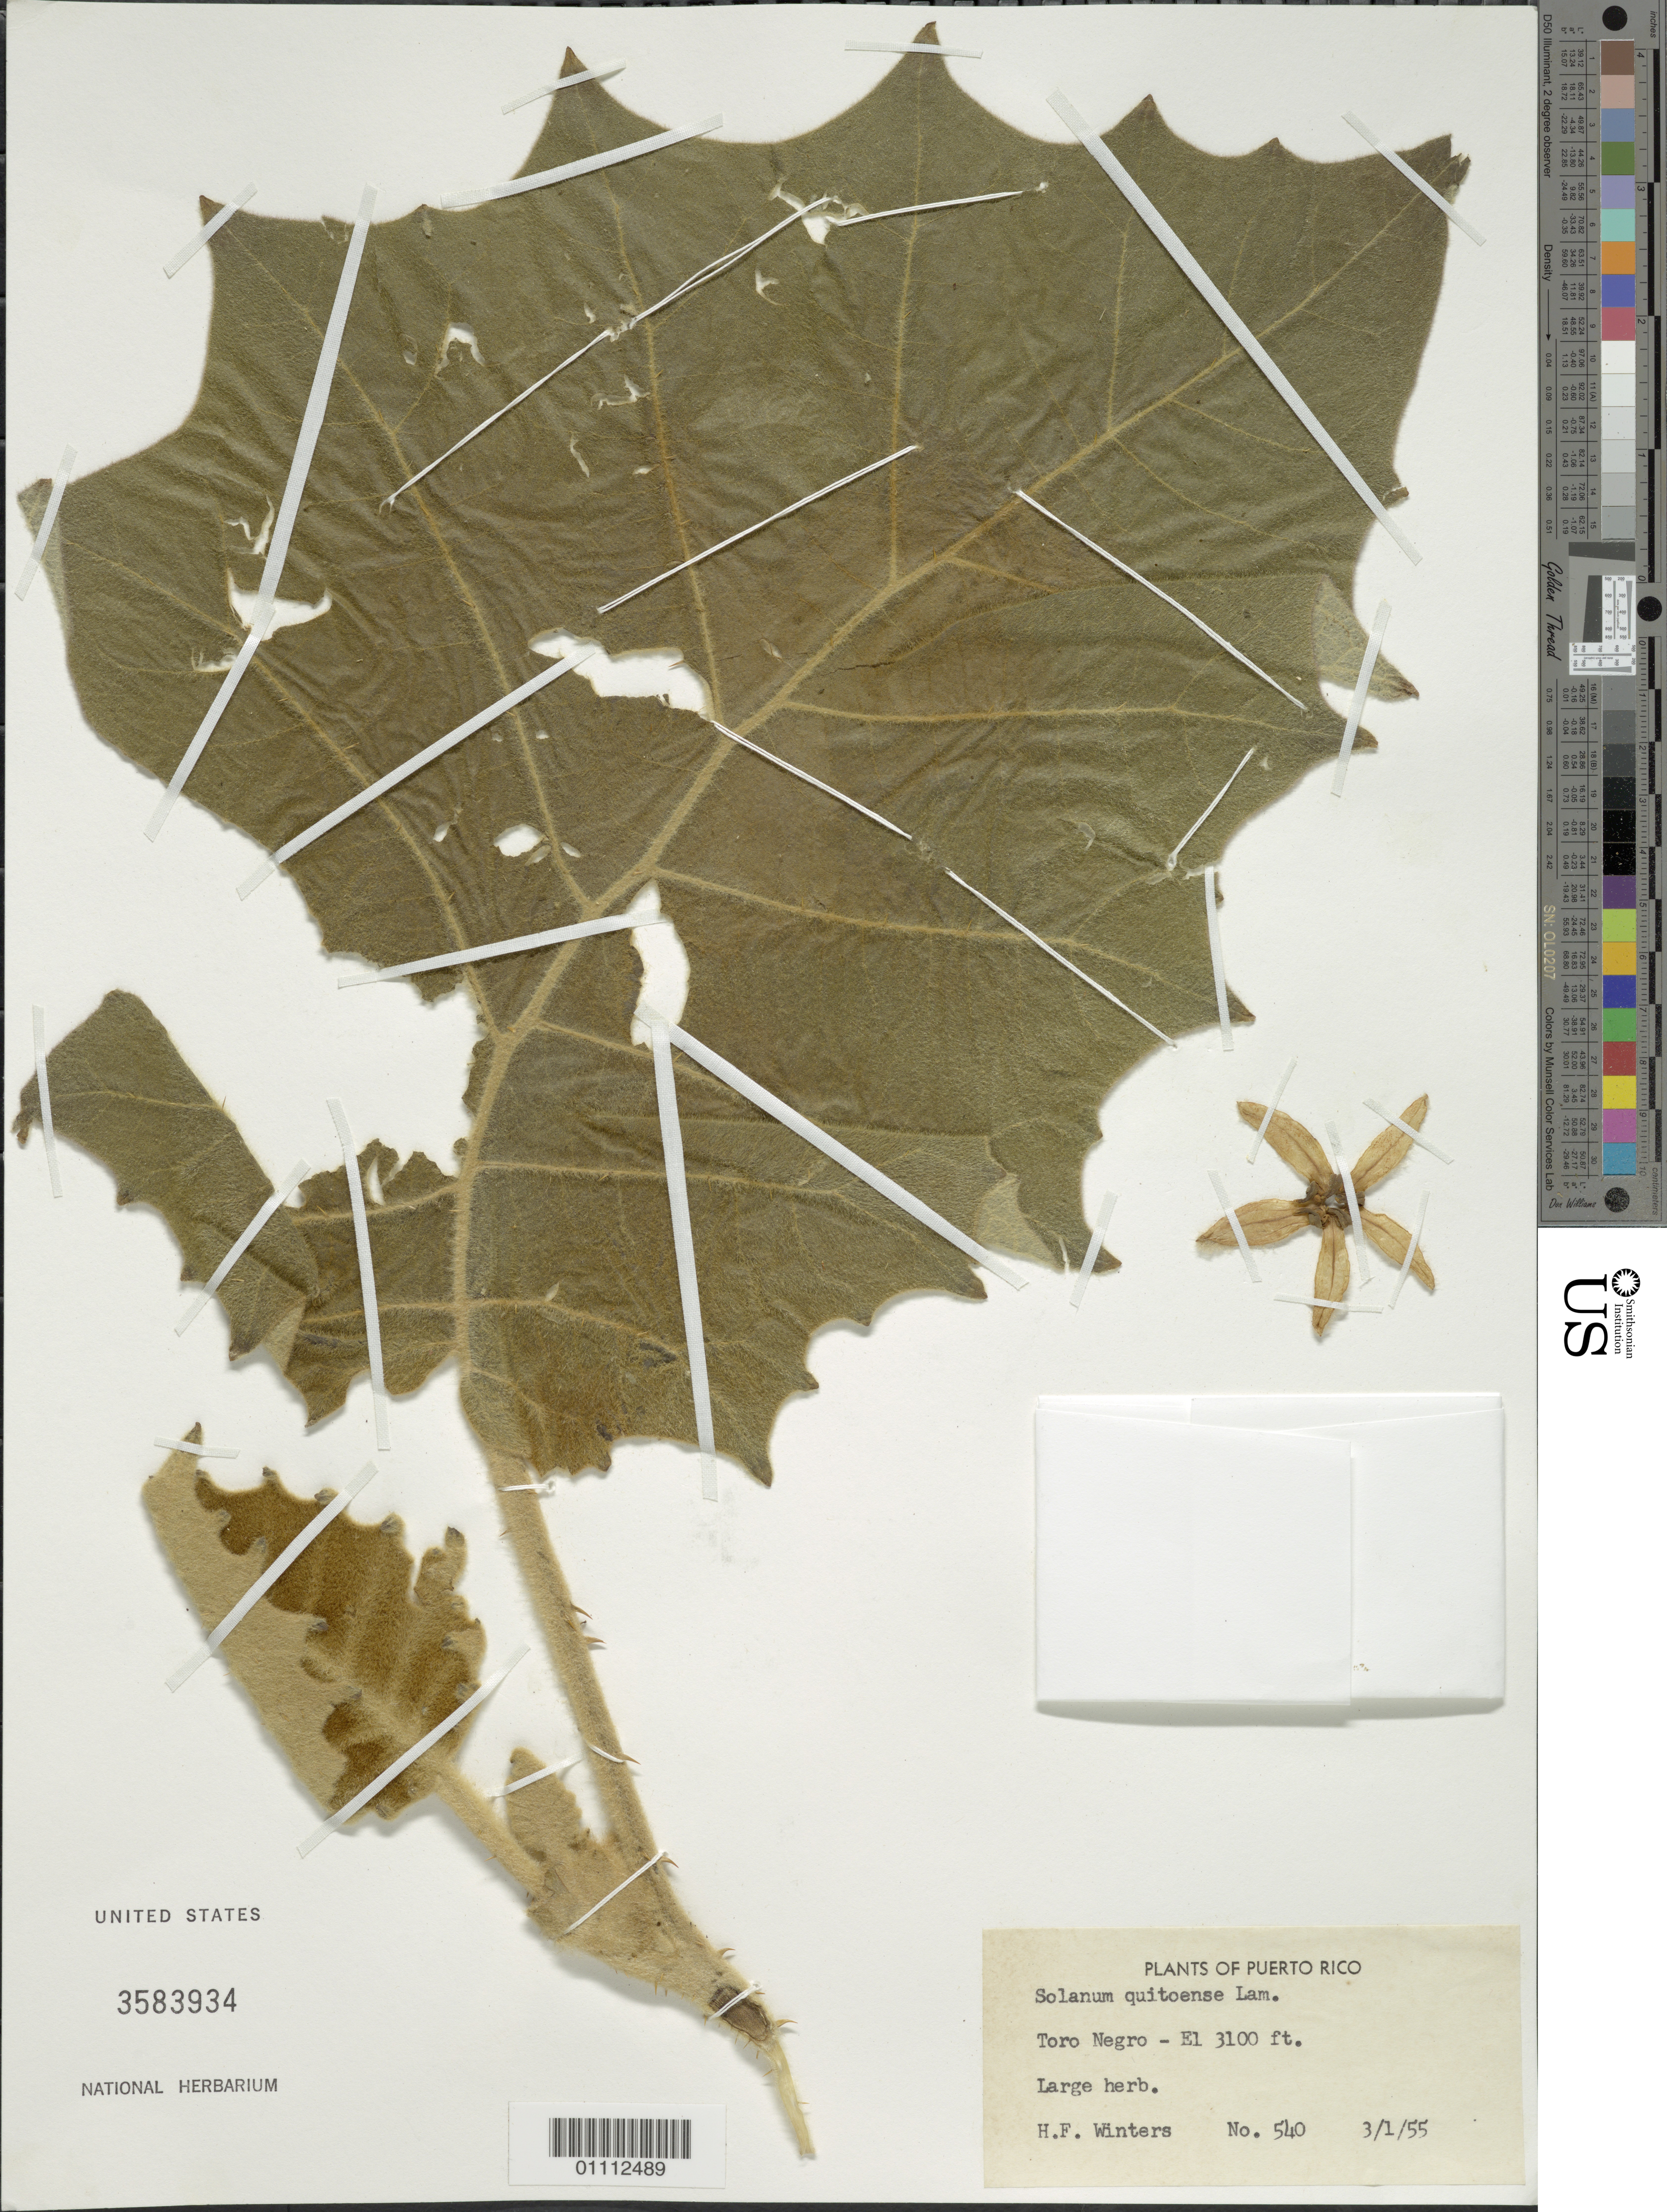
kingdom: Plantae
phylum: Tracheophyta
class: Magnoliopsida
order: Solanales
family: Solanaceae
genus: Solanum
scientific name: Solanum quitoense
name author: Lam.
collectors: H. Winters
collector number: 540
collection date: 1955-03-01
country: Puerto Rico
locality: Toro Negro.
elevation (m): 945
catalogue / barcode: US 3583934